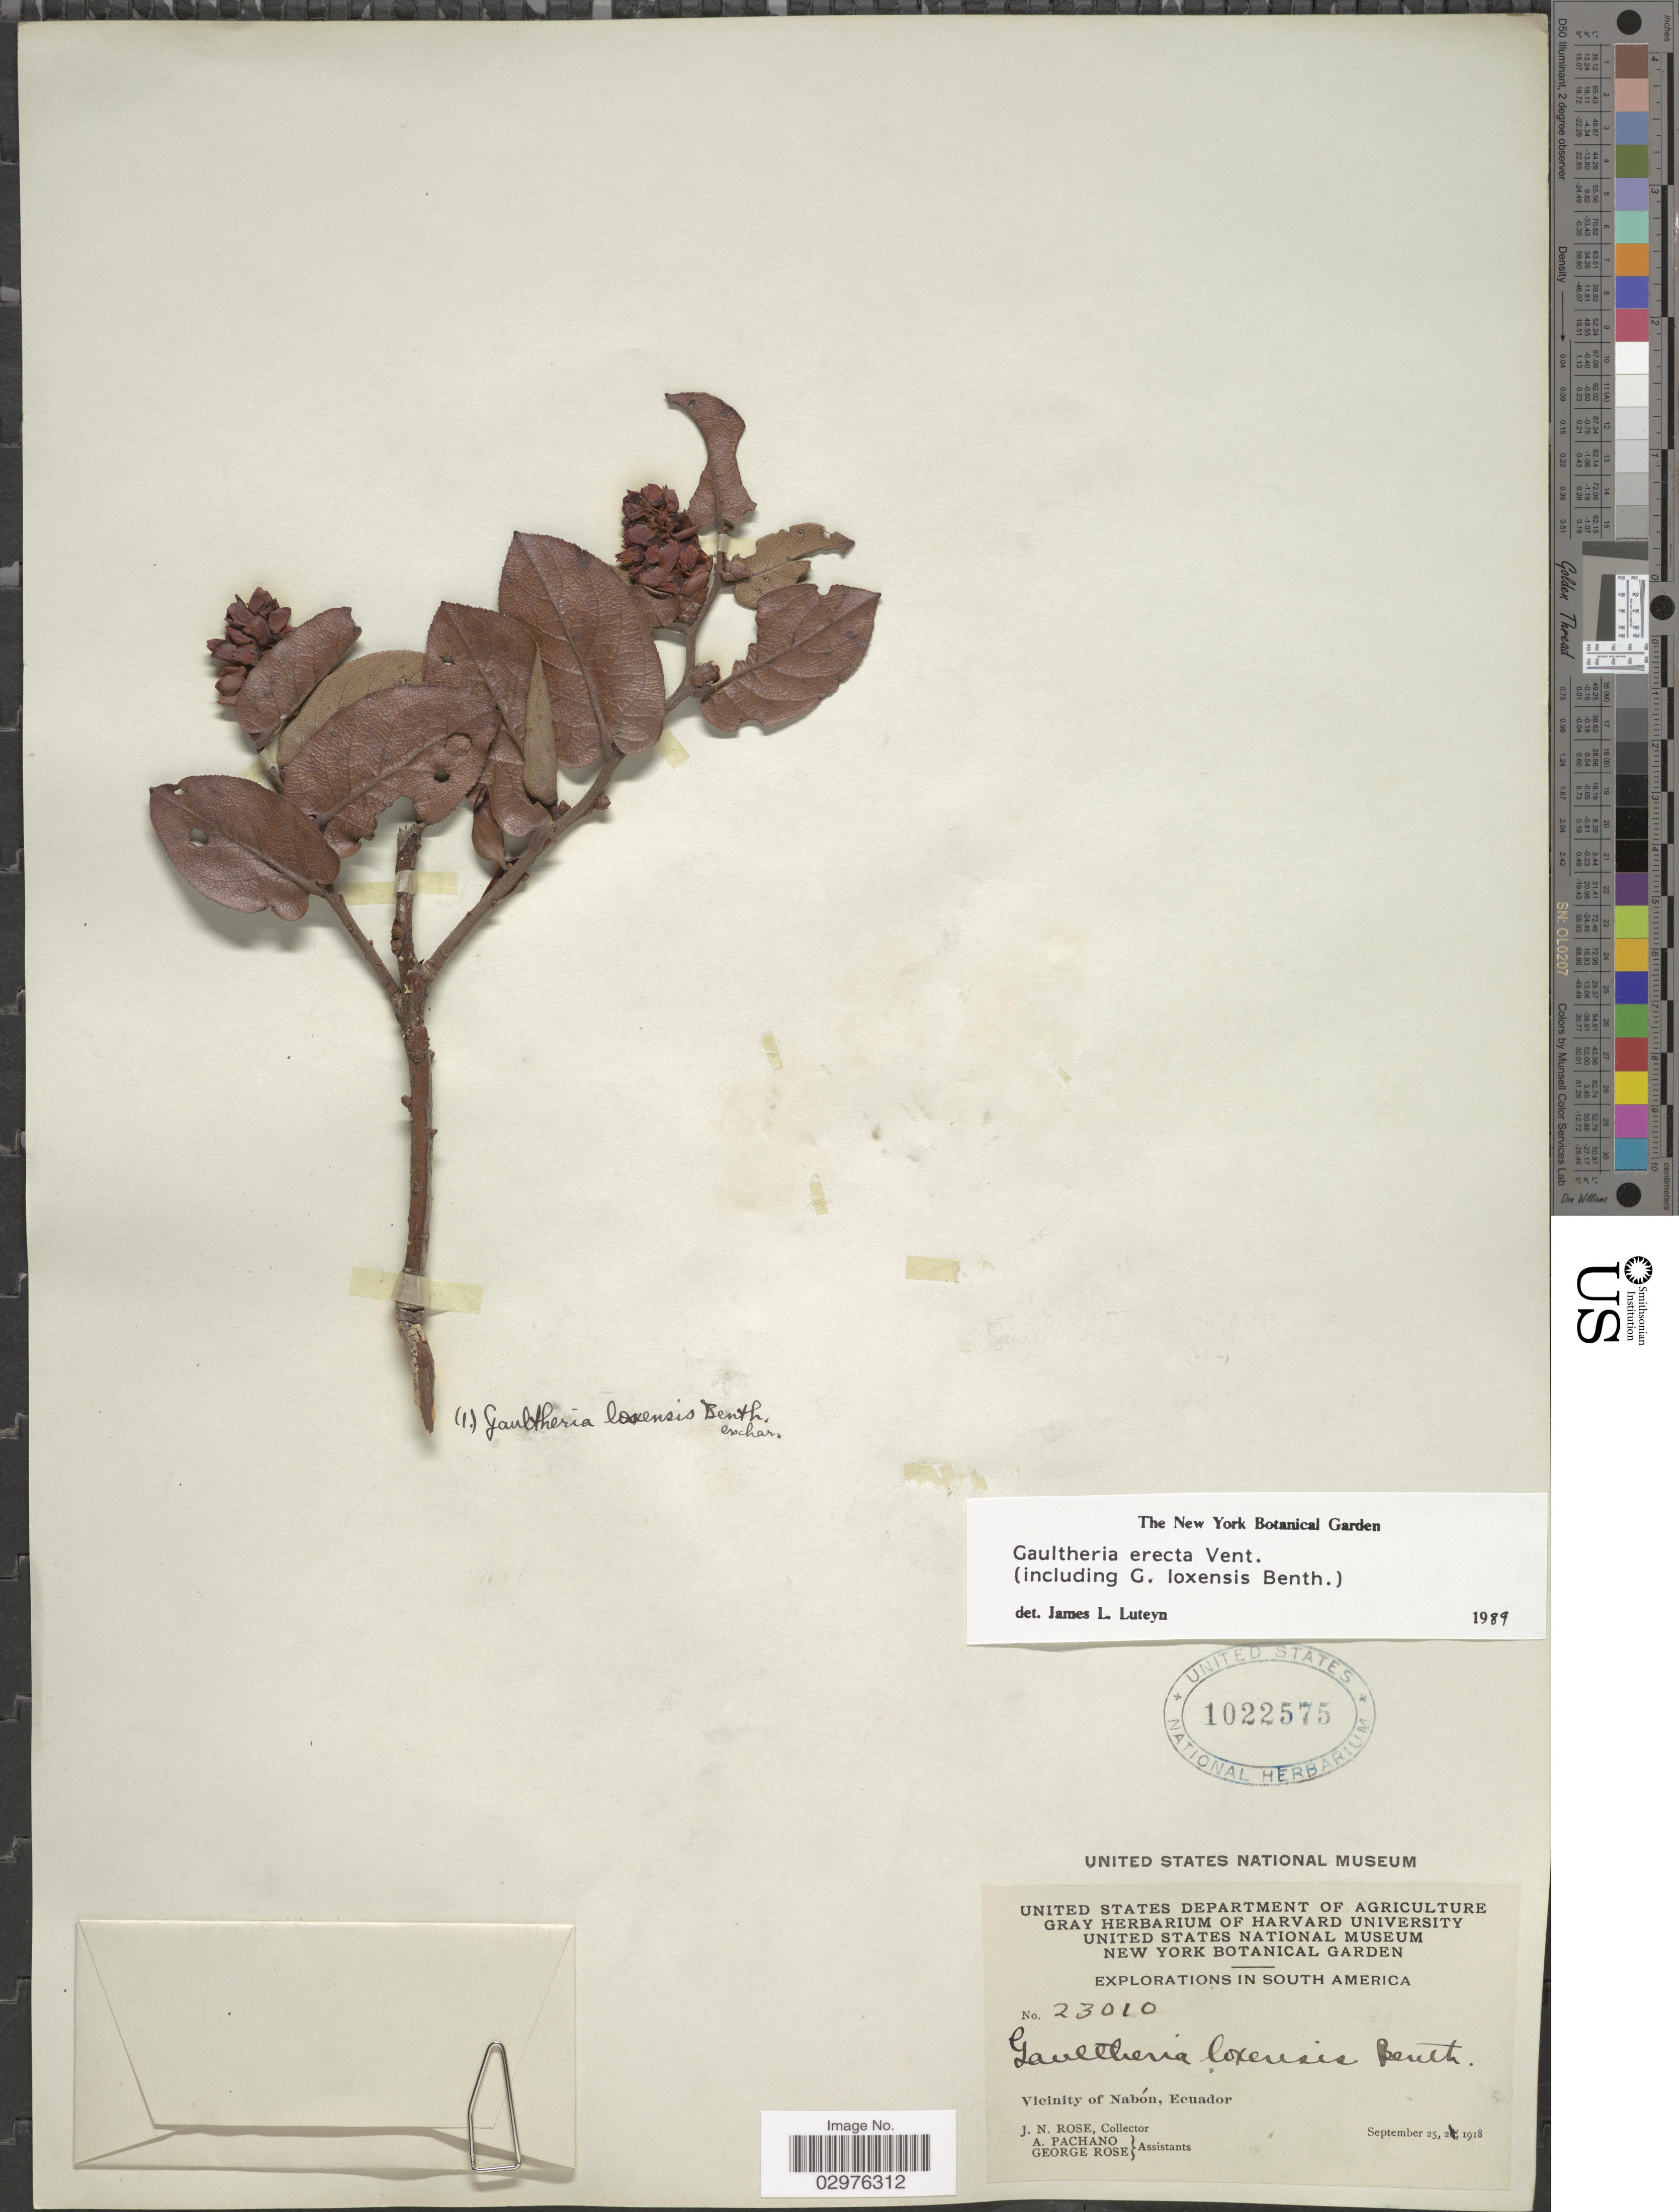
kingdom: Plantae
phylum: Tracheophyta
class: Magnoliopsida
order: Ericales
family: Ericaceae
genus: Gaultheria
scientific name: Gaultheria erecta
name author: Vent.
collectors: J. N. Rose, A. Pachano & G. Rose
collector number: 23010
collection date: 1918-09-25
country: Ecuador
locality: South America. Vicinity of Nabón.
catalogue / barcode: US 1022575